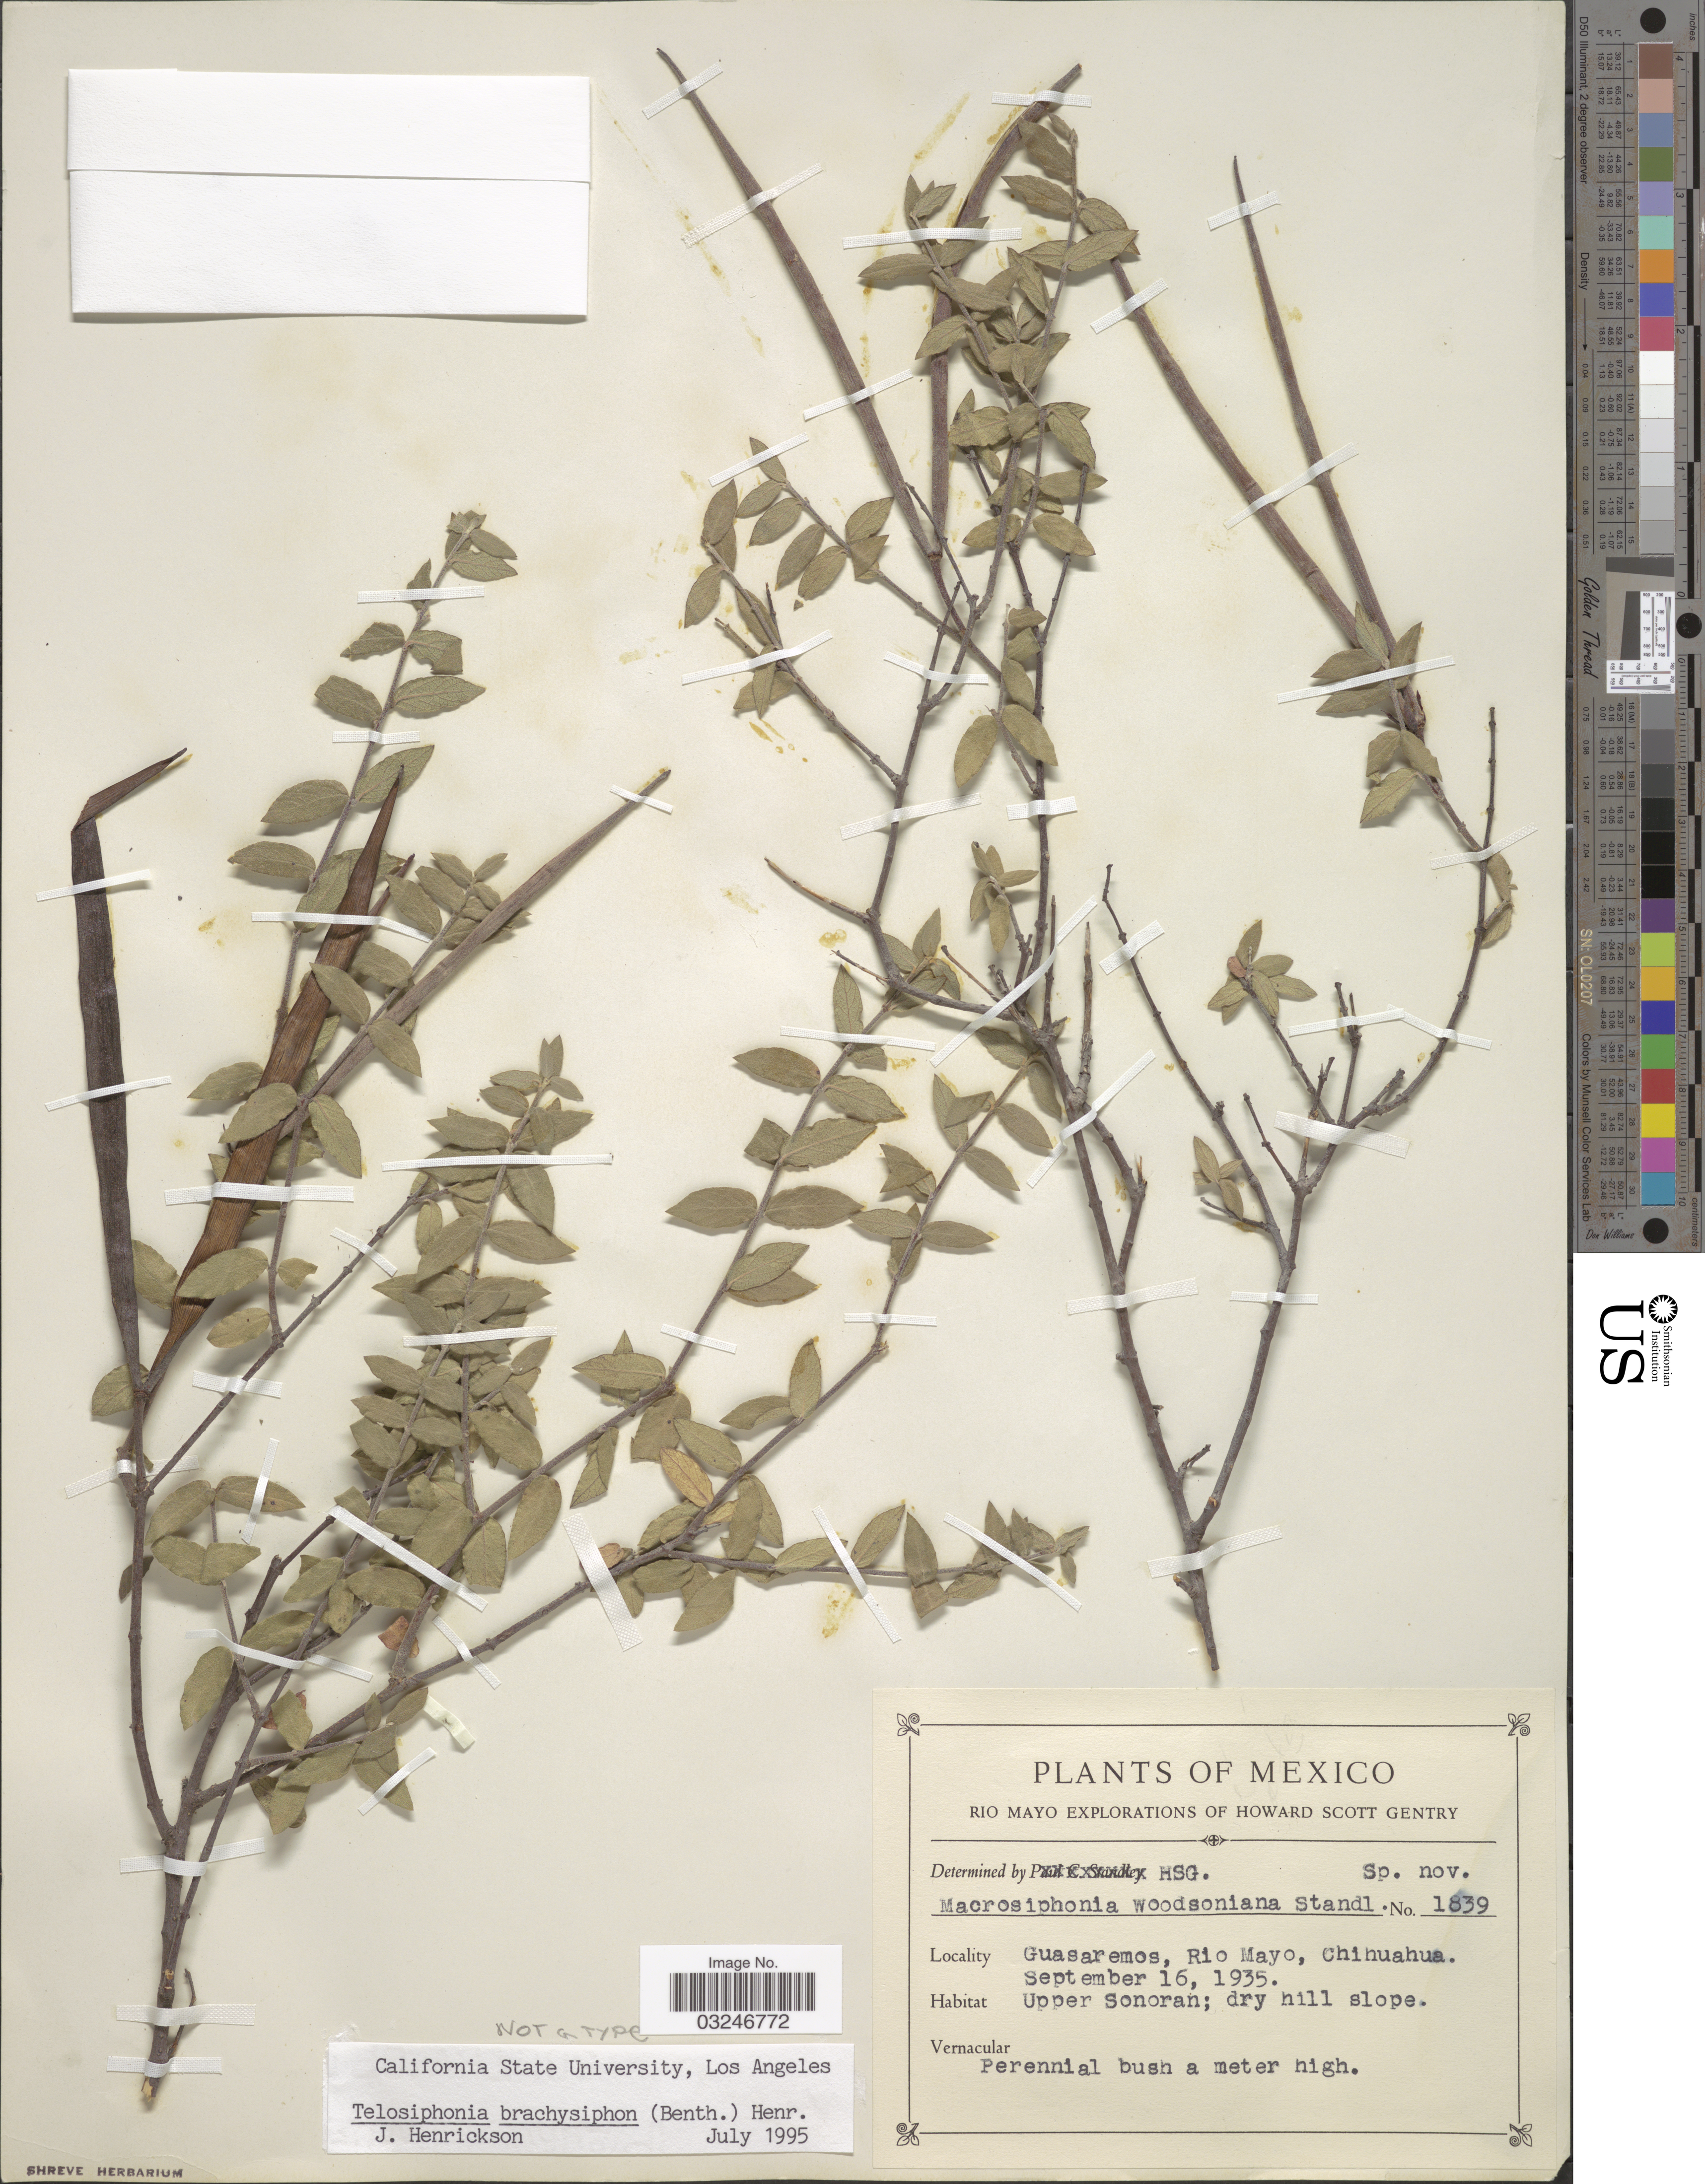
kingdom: Plantae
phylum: Tracheophyta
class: Magnoliopsida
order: Gentianales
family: Apocynaceae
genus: Telosiphonia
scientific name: Telosiphonia brachysiphon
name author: (Torr.) Henrickson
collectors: H. S. Gentry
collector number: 1839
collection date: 1935-09-16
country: Mexico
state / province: Chihuahua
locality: Guasaremos, Rio Mayo.